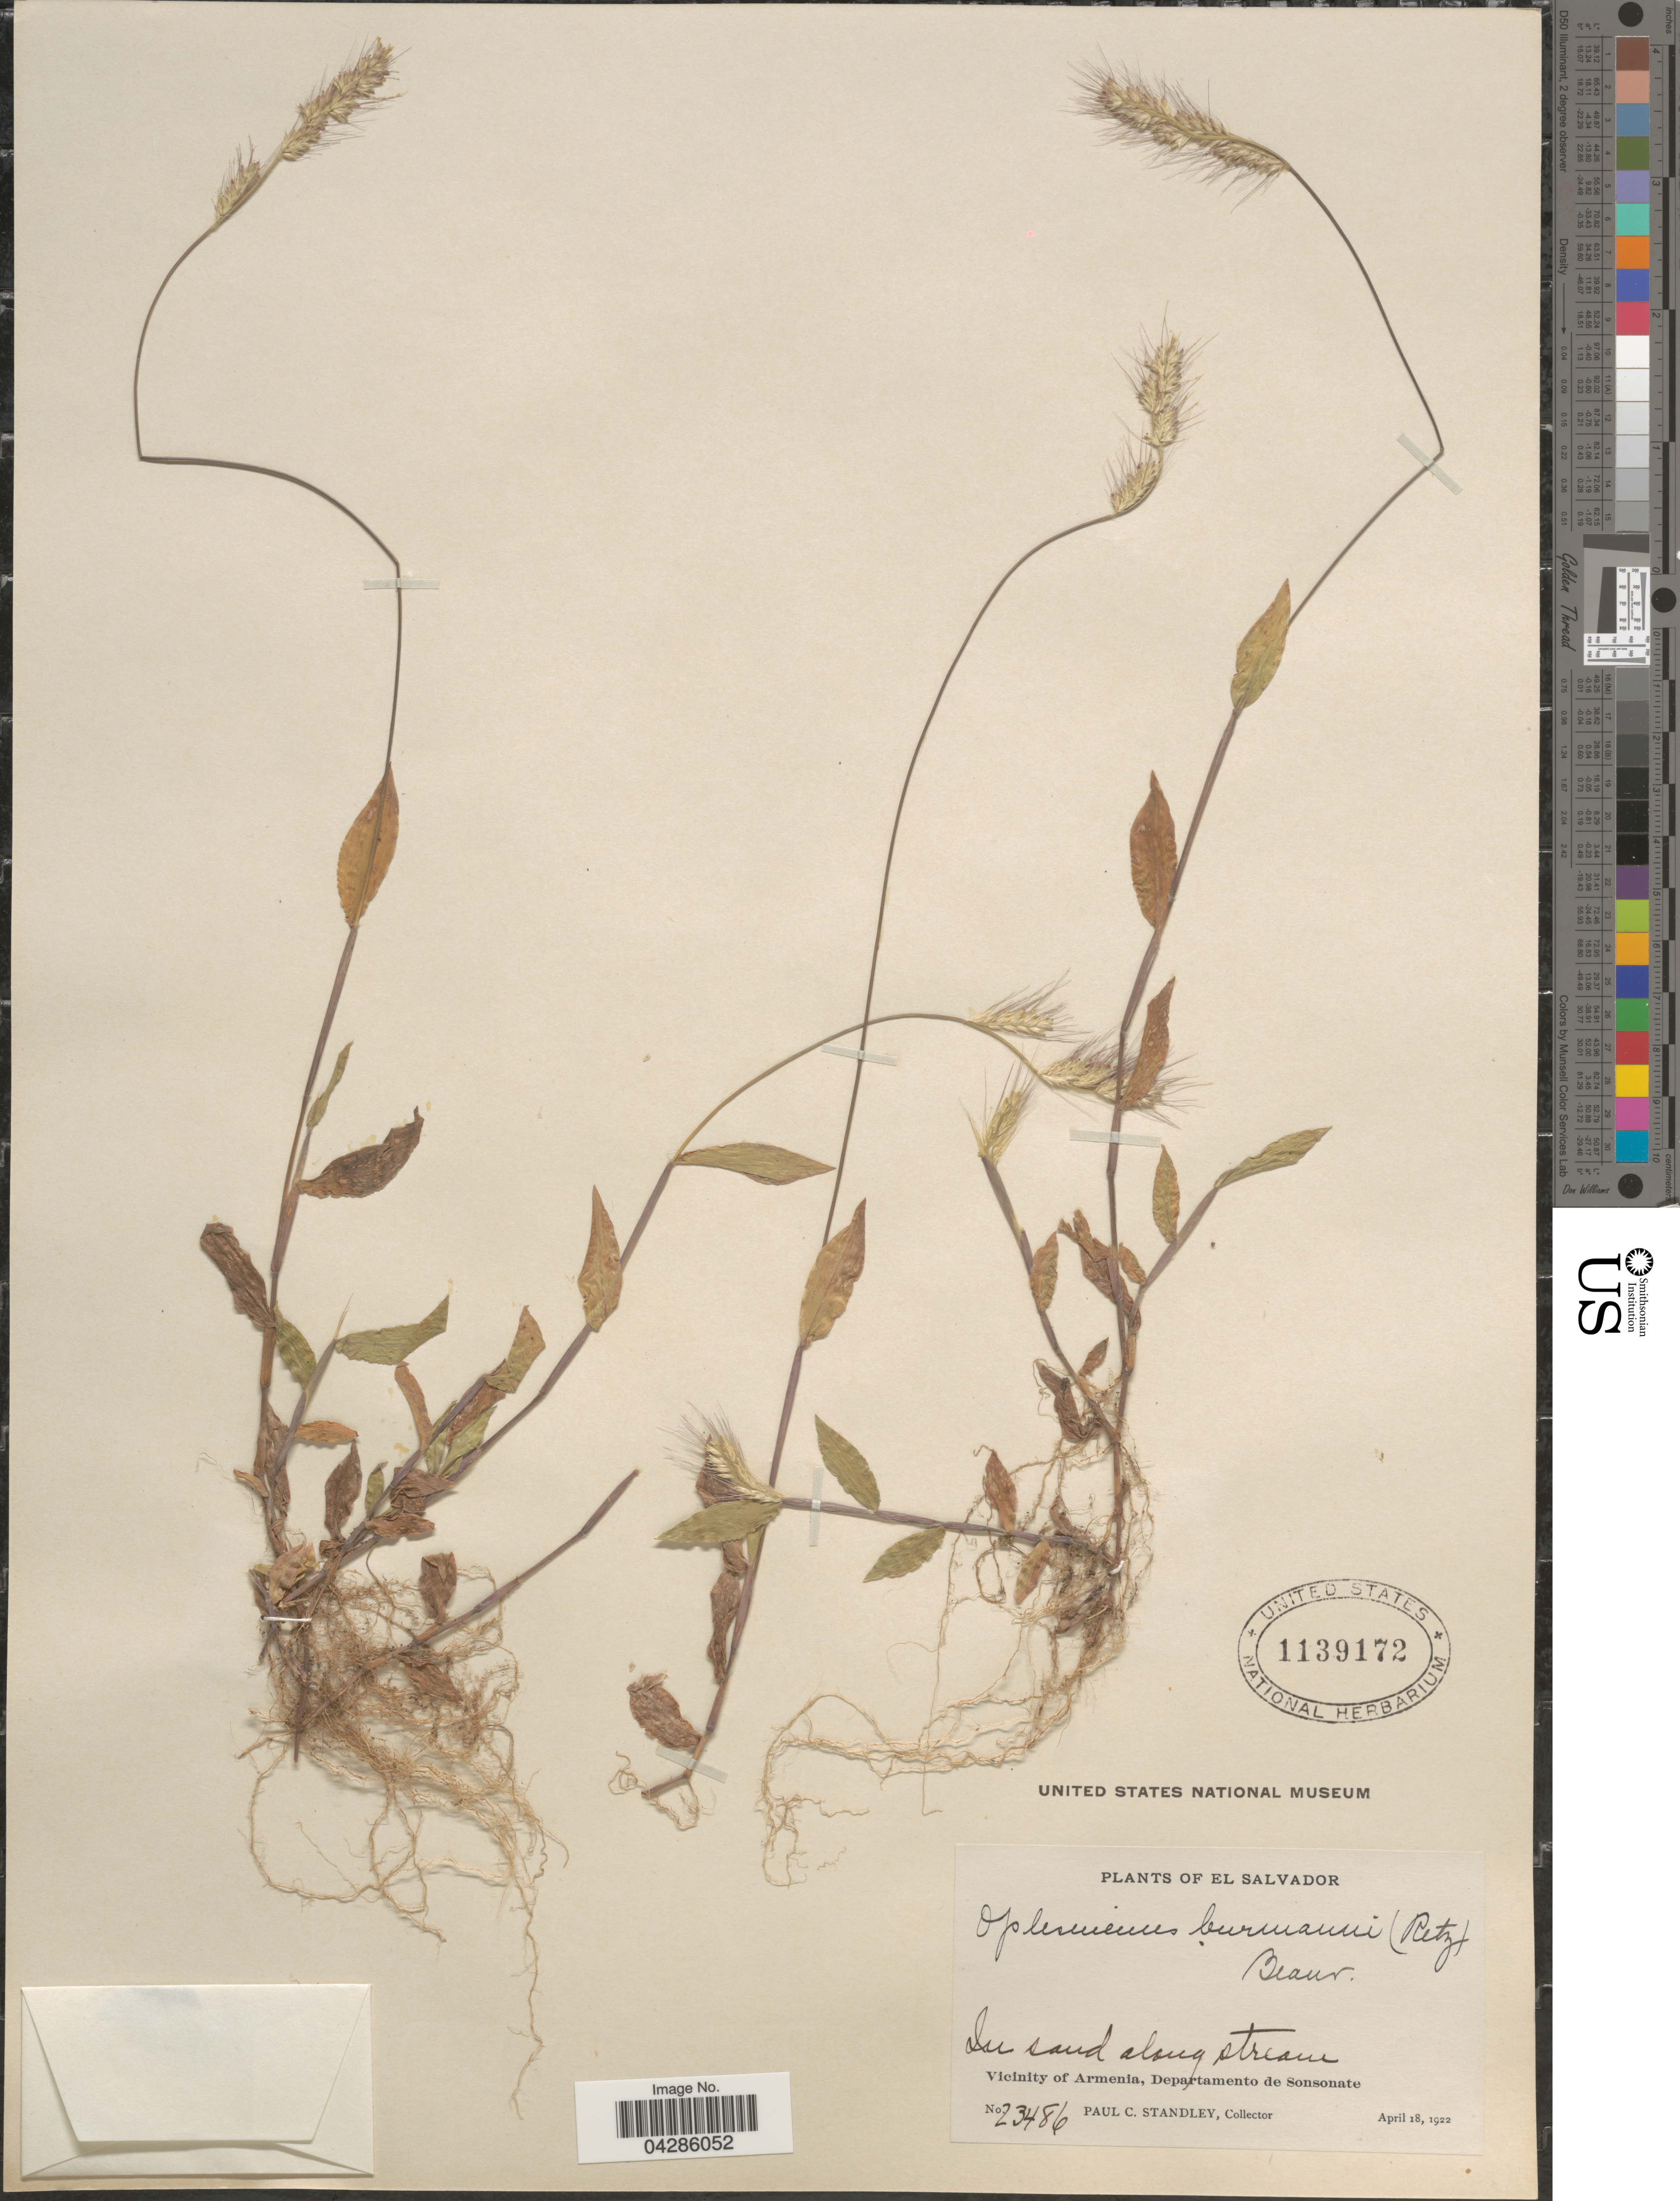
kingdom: Plantae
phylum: Tracheophyta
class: Liliopsida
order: Poales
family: Poaceae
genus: Oplismenus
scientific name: Oplismenus burmannii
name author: (Retz.) P. Beauv.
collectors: P. C. Standley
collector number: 23486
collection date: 1922-04-18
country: El Salvador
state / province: Sonsonate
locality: In sand along stream. Vicinity of Armenia, Departamento de Sonsonate.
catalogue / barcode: US 1139172